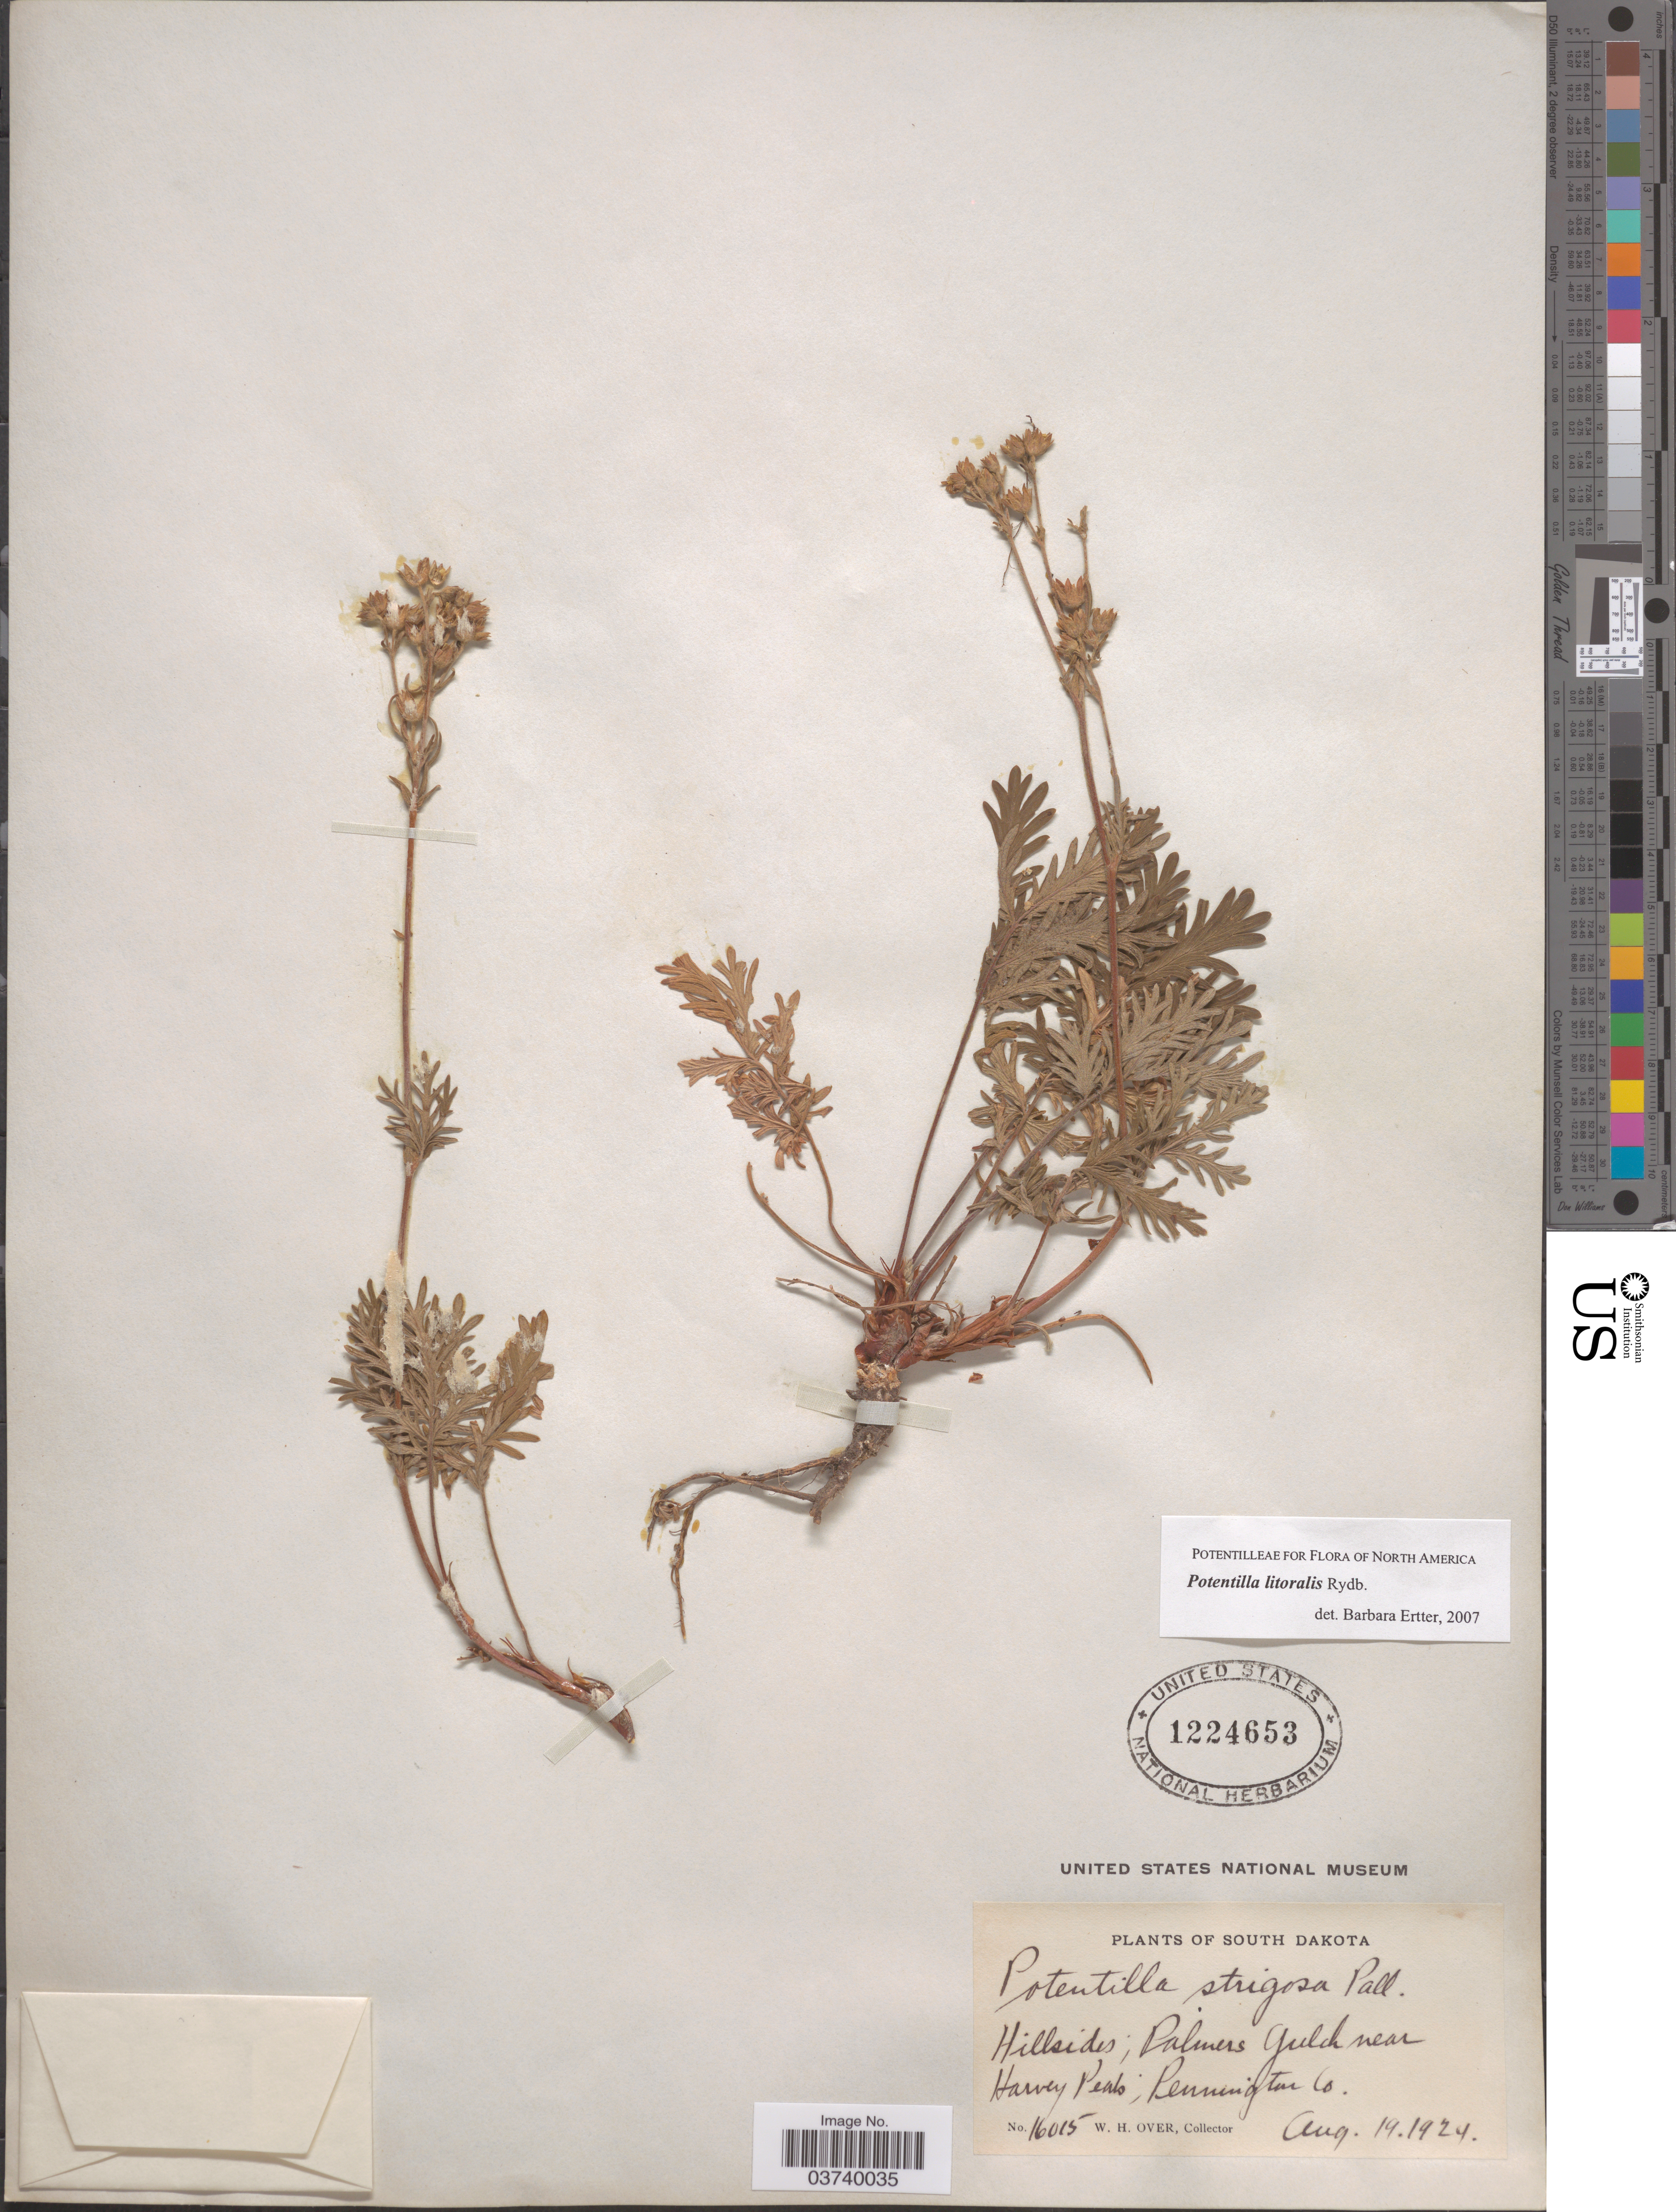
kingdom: Plantae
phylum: Tracheophyta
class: Magnoliopsida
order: Rosales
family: Rosaceae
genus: Potentilla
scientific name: Potentilla litoralis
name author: Rydb.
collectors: W. Over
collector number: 16015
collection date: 1924-08-19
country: United States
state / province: South Dakota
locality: Hillsides; Palmers Gulch near Harney Peak; Pennington Co.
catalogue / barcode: US 1224653